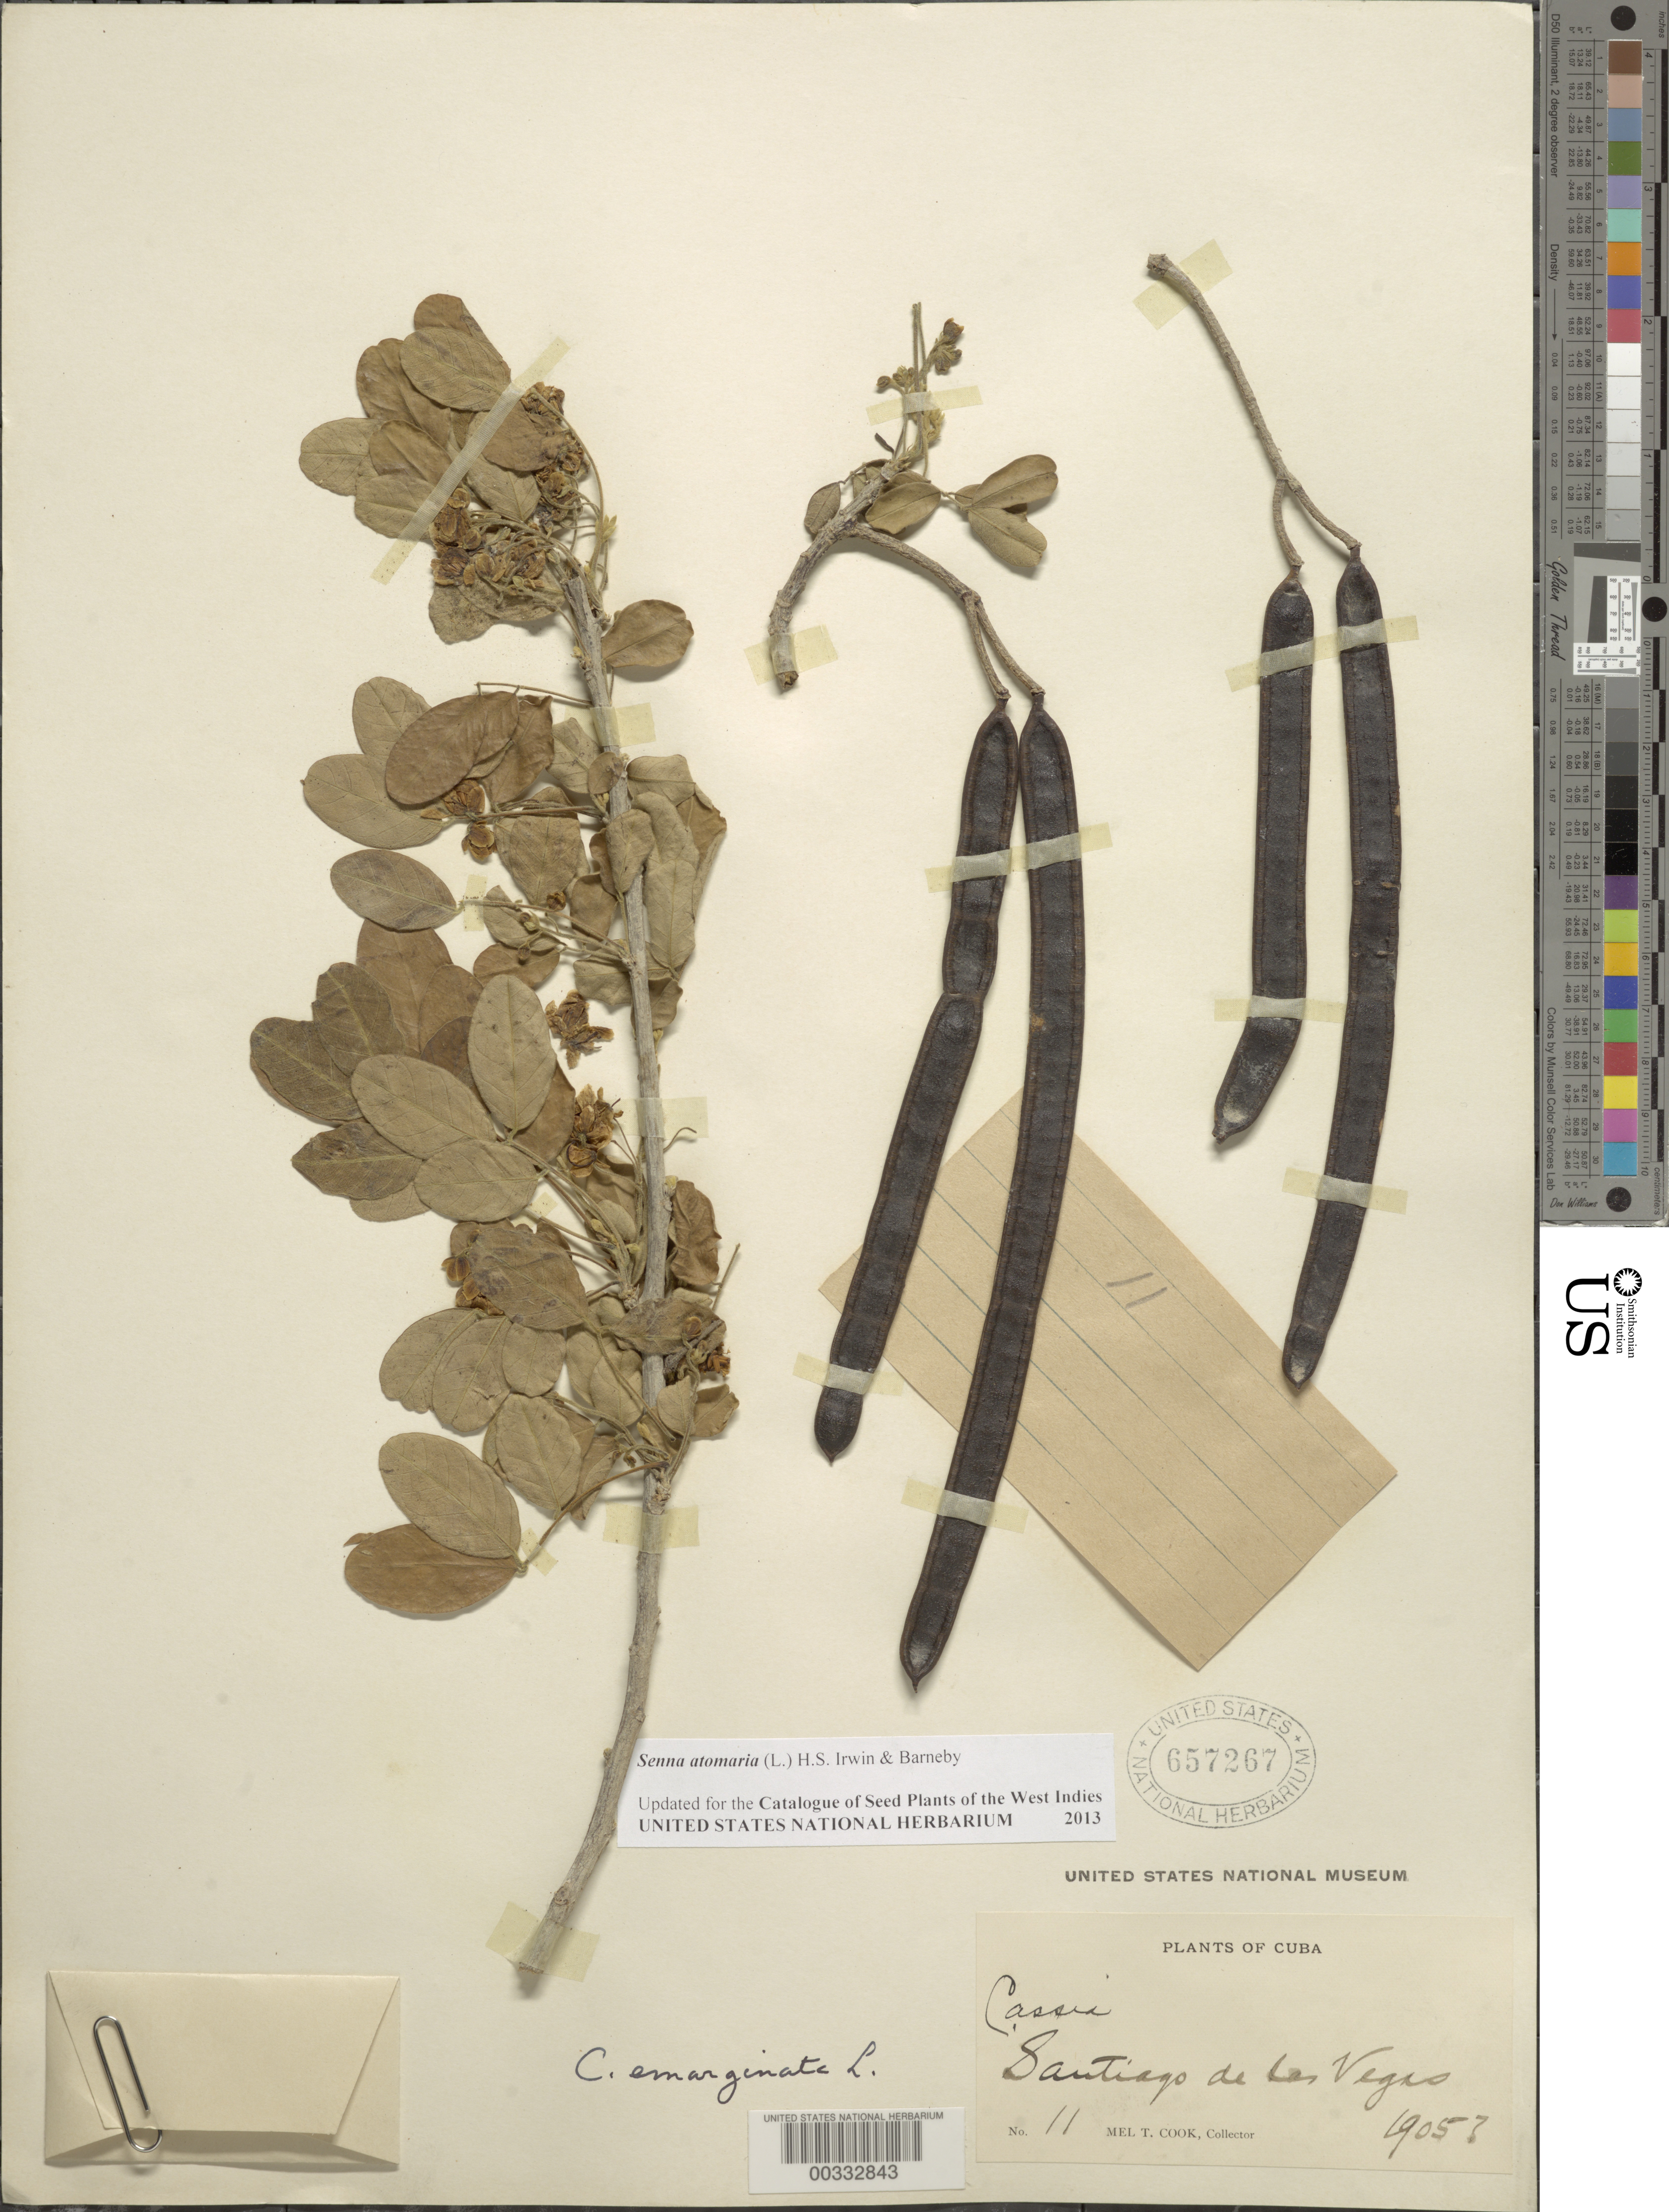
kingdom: Plantae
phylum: Tracheophyta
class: Magnoliopsida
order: Fabales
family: Fabaceae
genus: Senna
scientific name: Senna atomaria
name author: (L.) H.S. Irwin & Barneby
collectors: M. T. Cook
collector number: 11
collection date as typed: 1905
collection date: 1905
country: Cuba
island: Greater Antilles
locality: Santiago de Las Vegas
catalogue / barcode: US 657267